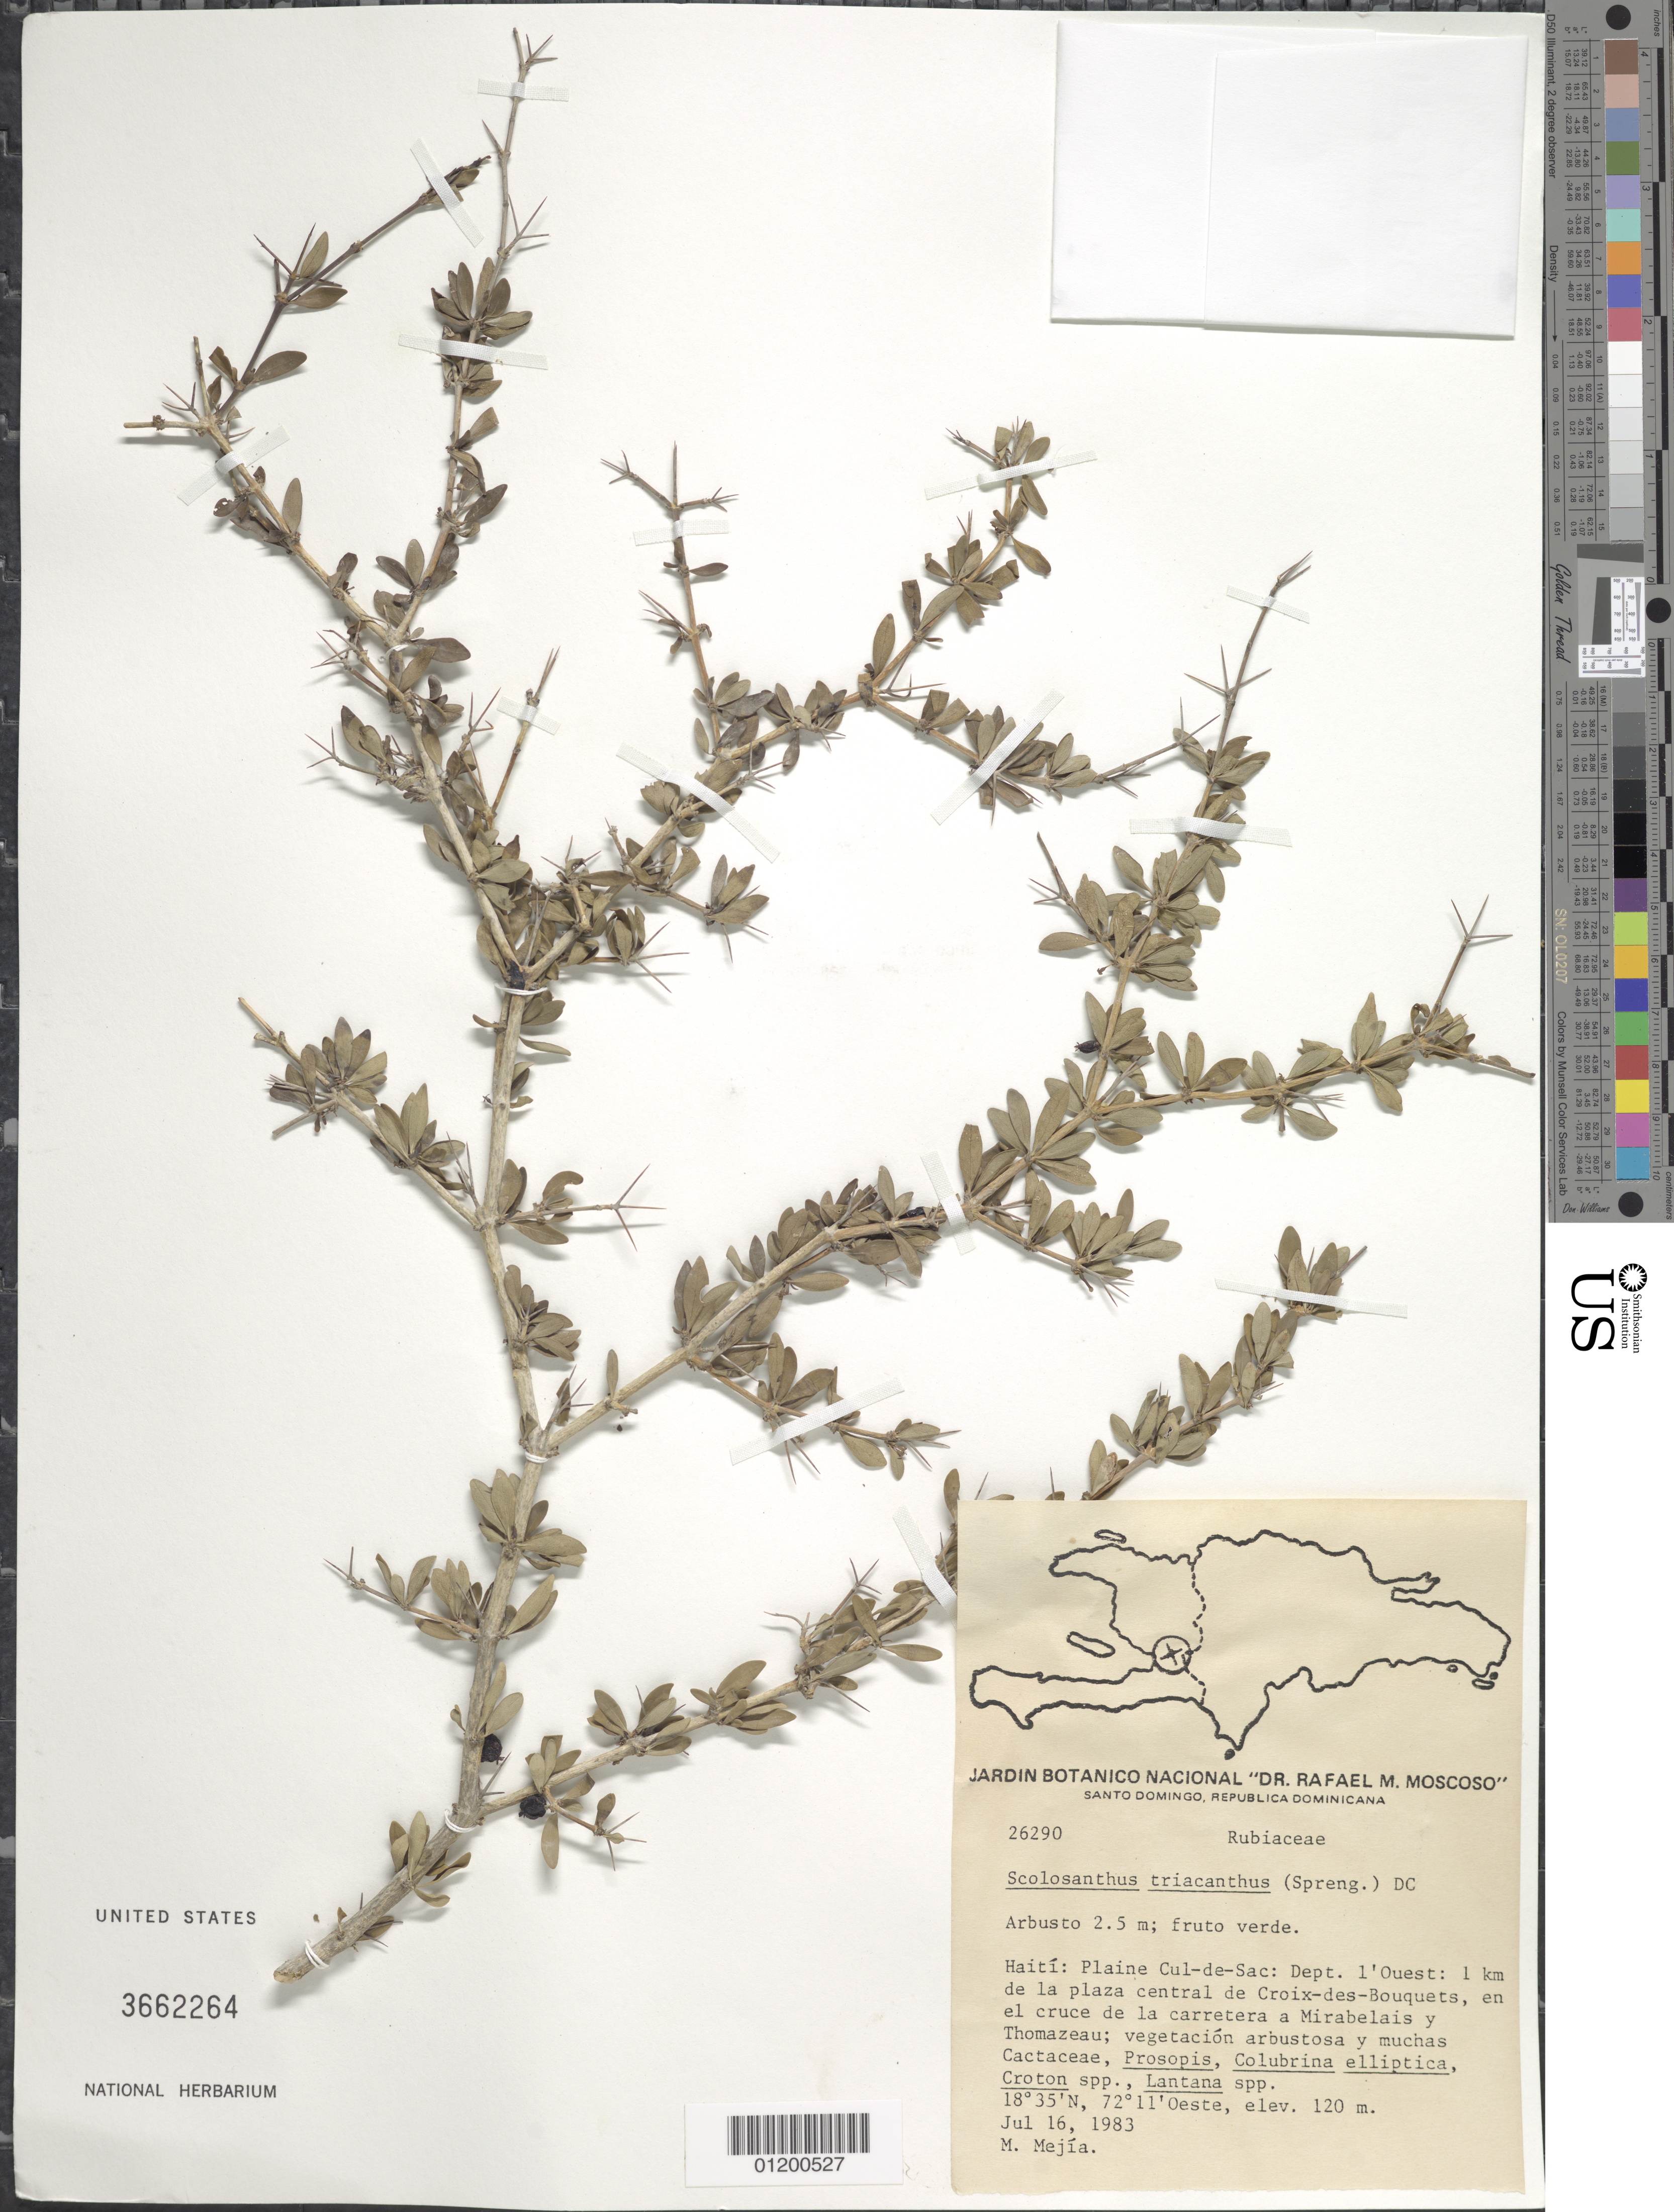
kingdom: Plantae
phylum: Tracheophyta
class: Magnoliopsida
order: Gentianales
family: Rubiaceae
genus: Scolosanthus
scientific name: Scolosanthus triacanthus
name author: (Spreng.) DC.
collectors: M. Mejia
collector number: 26290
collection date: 1983-07-16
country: Haiti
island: Hispaniola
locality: Plaine Cul-de-Sac: Dept. l'Ouest: 1 km from the central square of Croix-des-Bouquets, at the junction of the road to Mirabelais and Thomazeau.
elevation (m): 120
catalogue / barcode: US 3662264